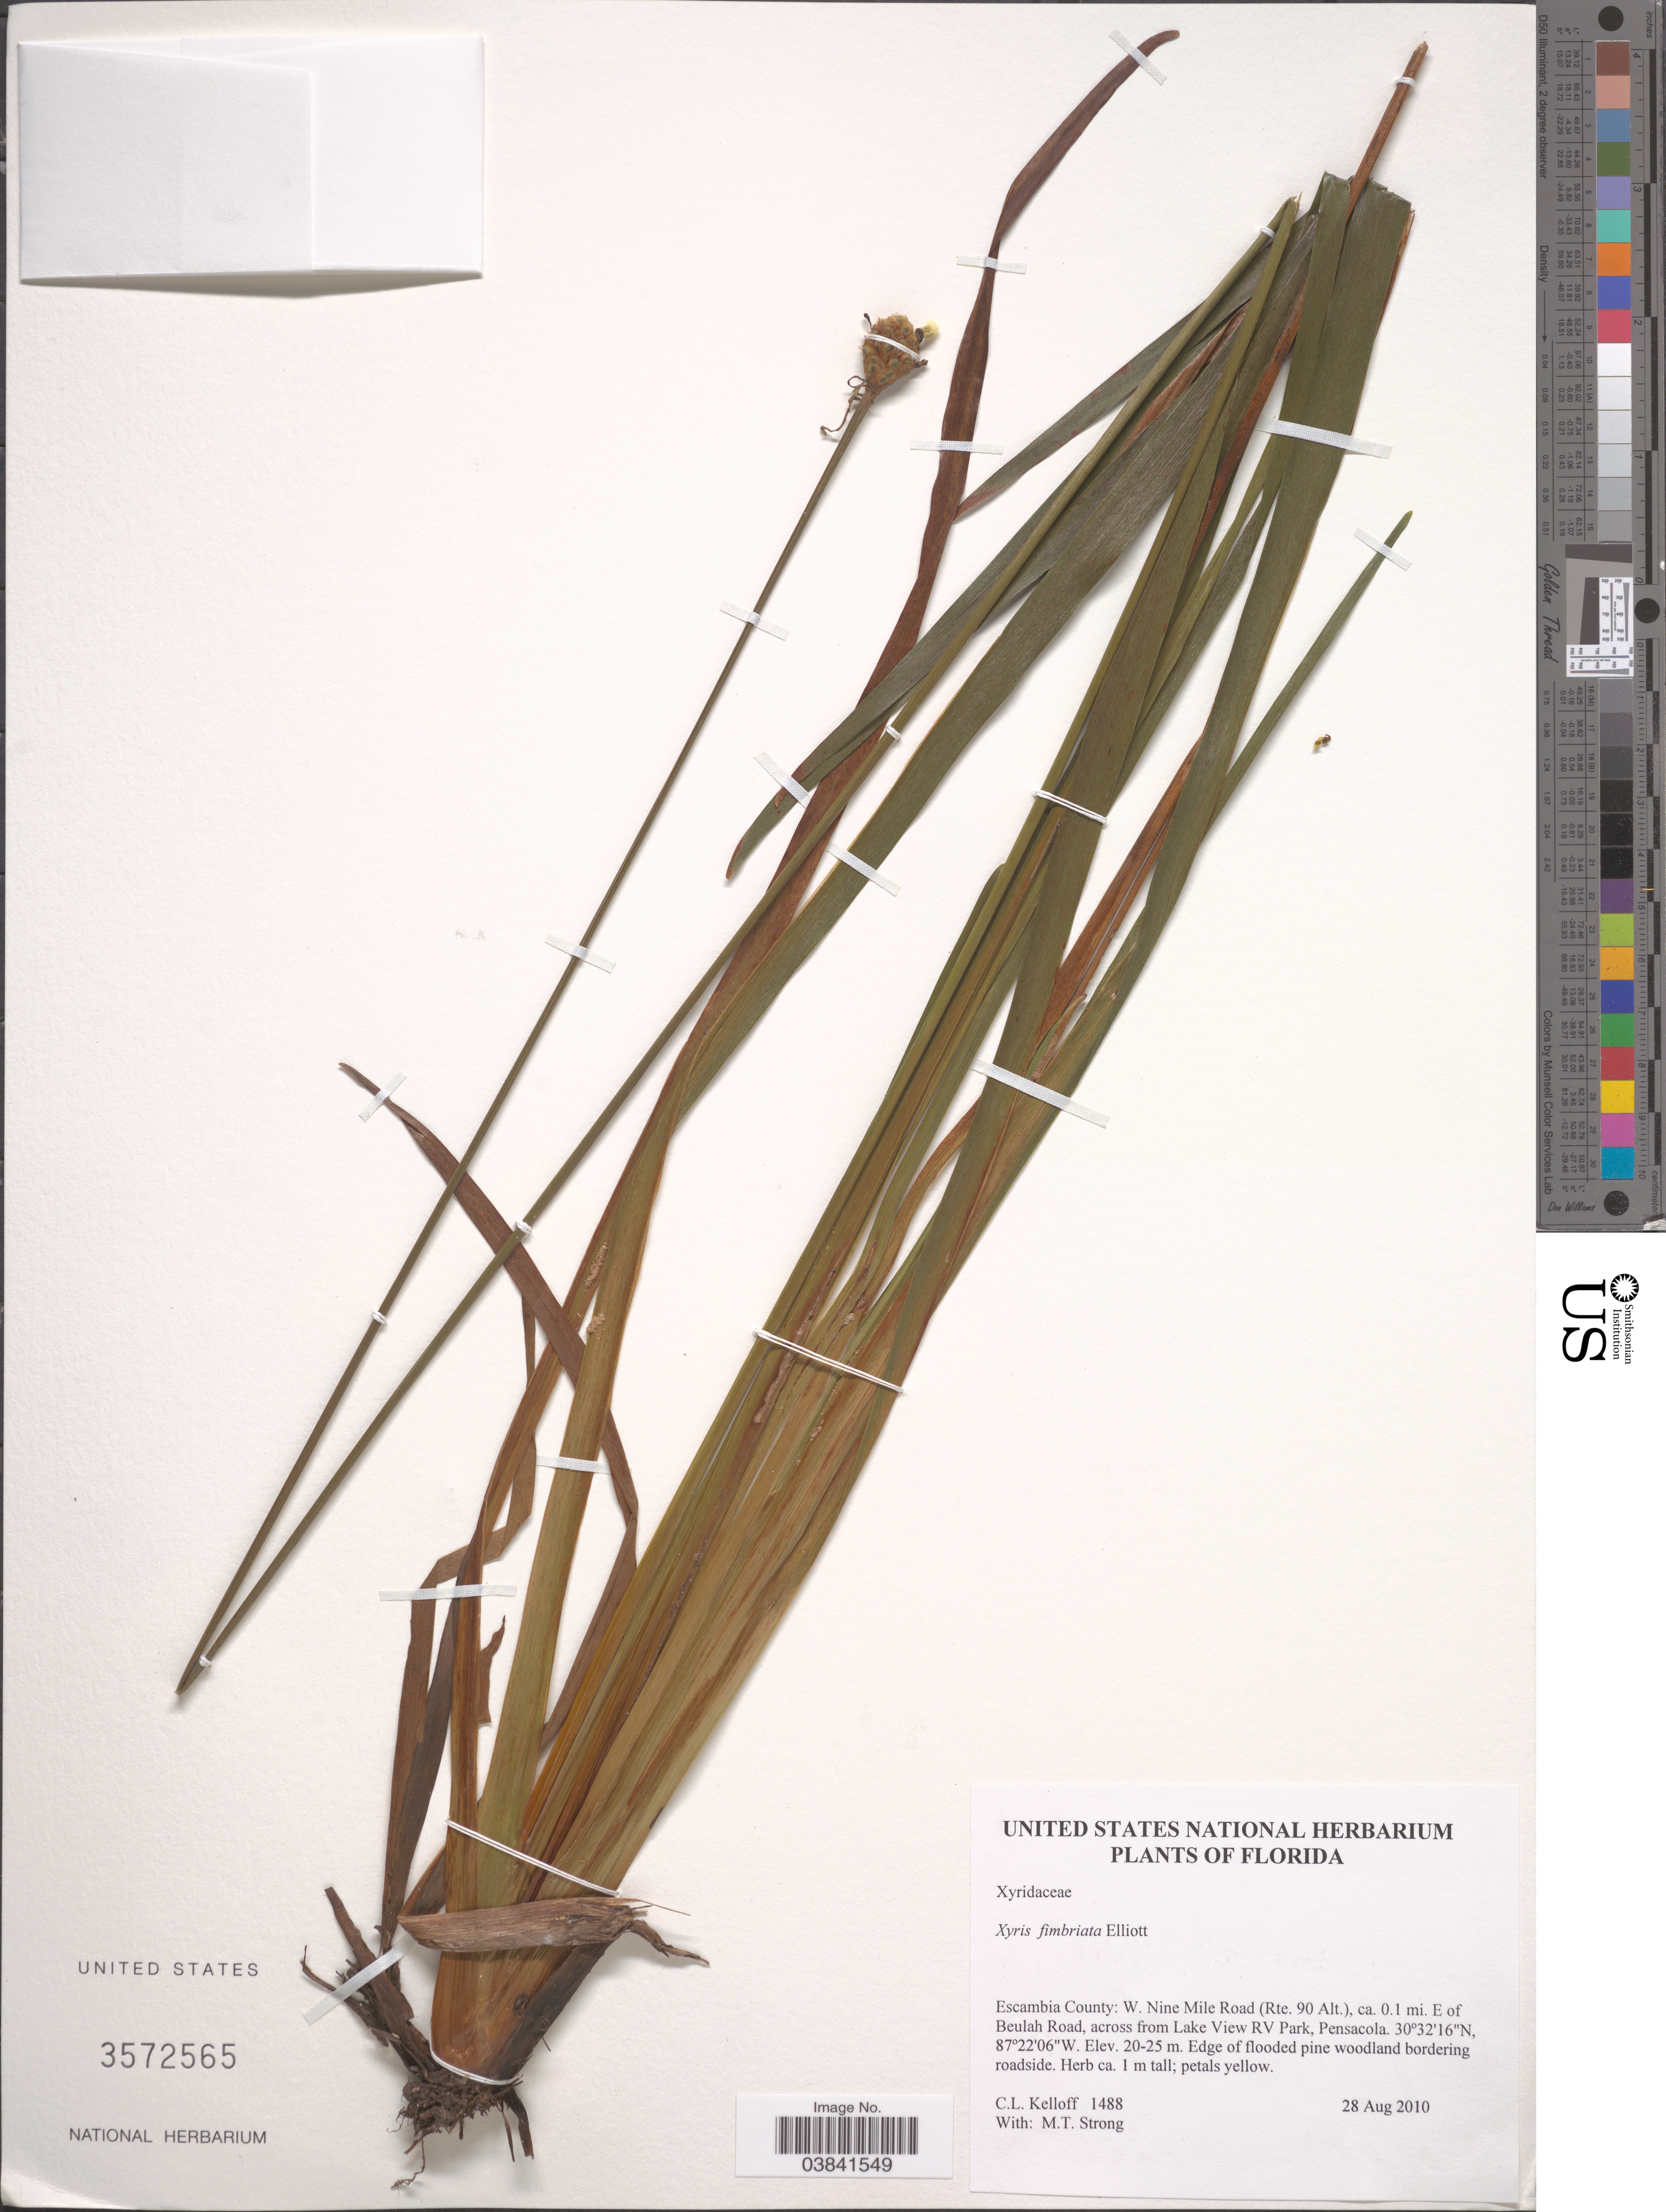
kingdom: Plantae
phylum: Tracheophyta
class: Liliopsida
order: Poales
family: Xyridaceae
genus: Xyris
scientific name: Xyris fimbriata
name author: Elliott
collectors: C. L. Kelloff & M. T. Strong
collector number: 1488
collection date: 2010-08-28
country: United States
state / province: Florida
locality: Escambia County: W. Nine Mile Road (Rte. 90 Alt.), ca. 0.1 mi. E of Beulah Road, across from Lake View RV Park, Pensacola.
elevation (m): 20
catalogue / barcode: US 3572565